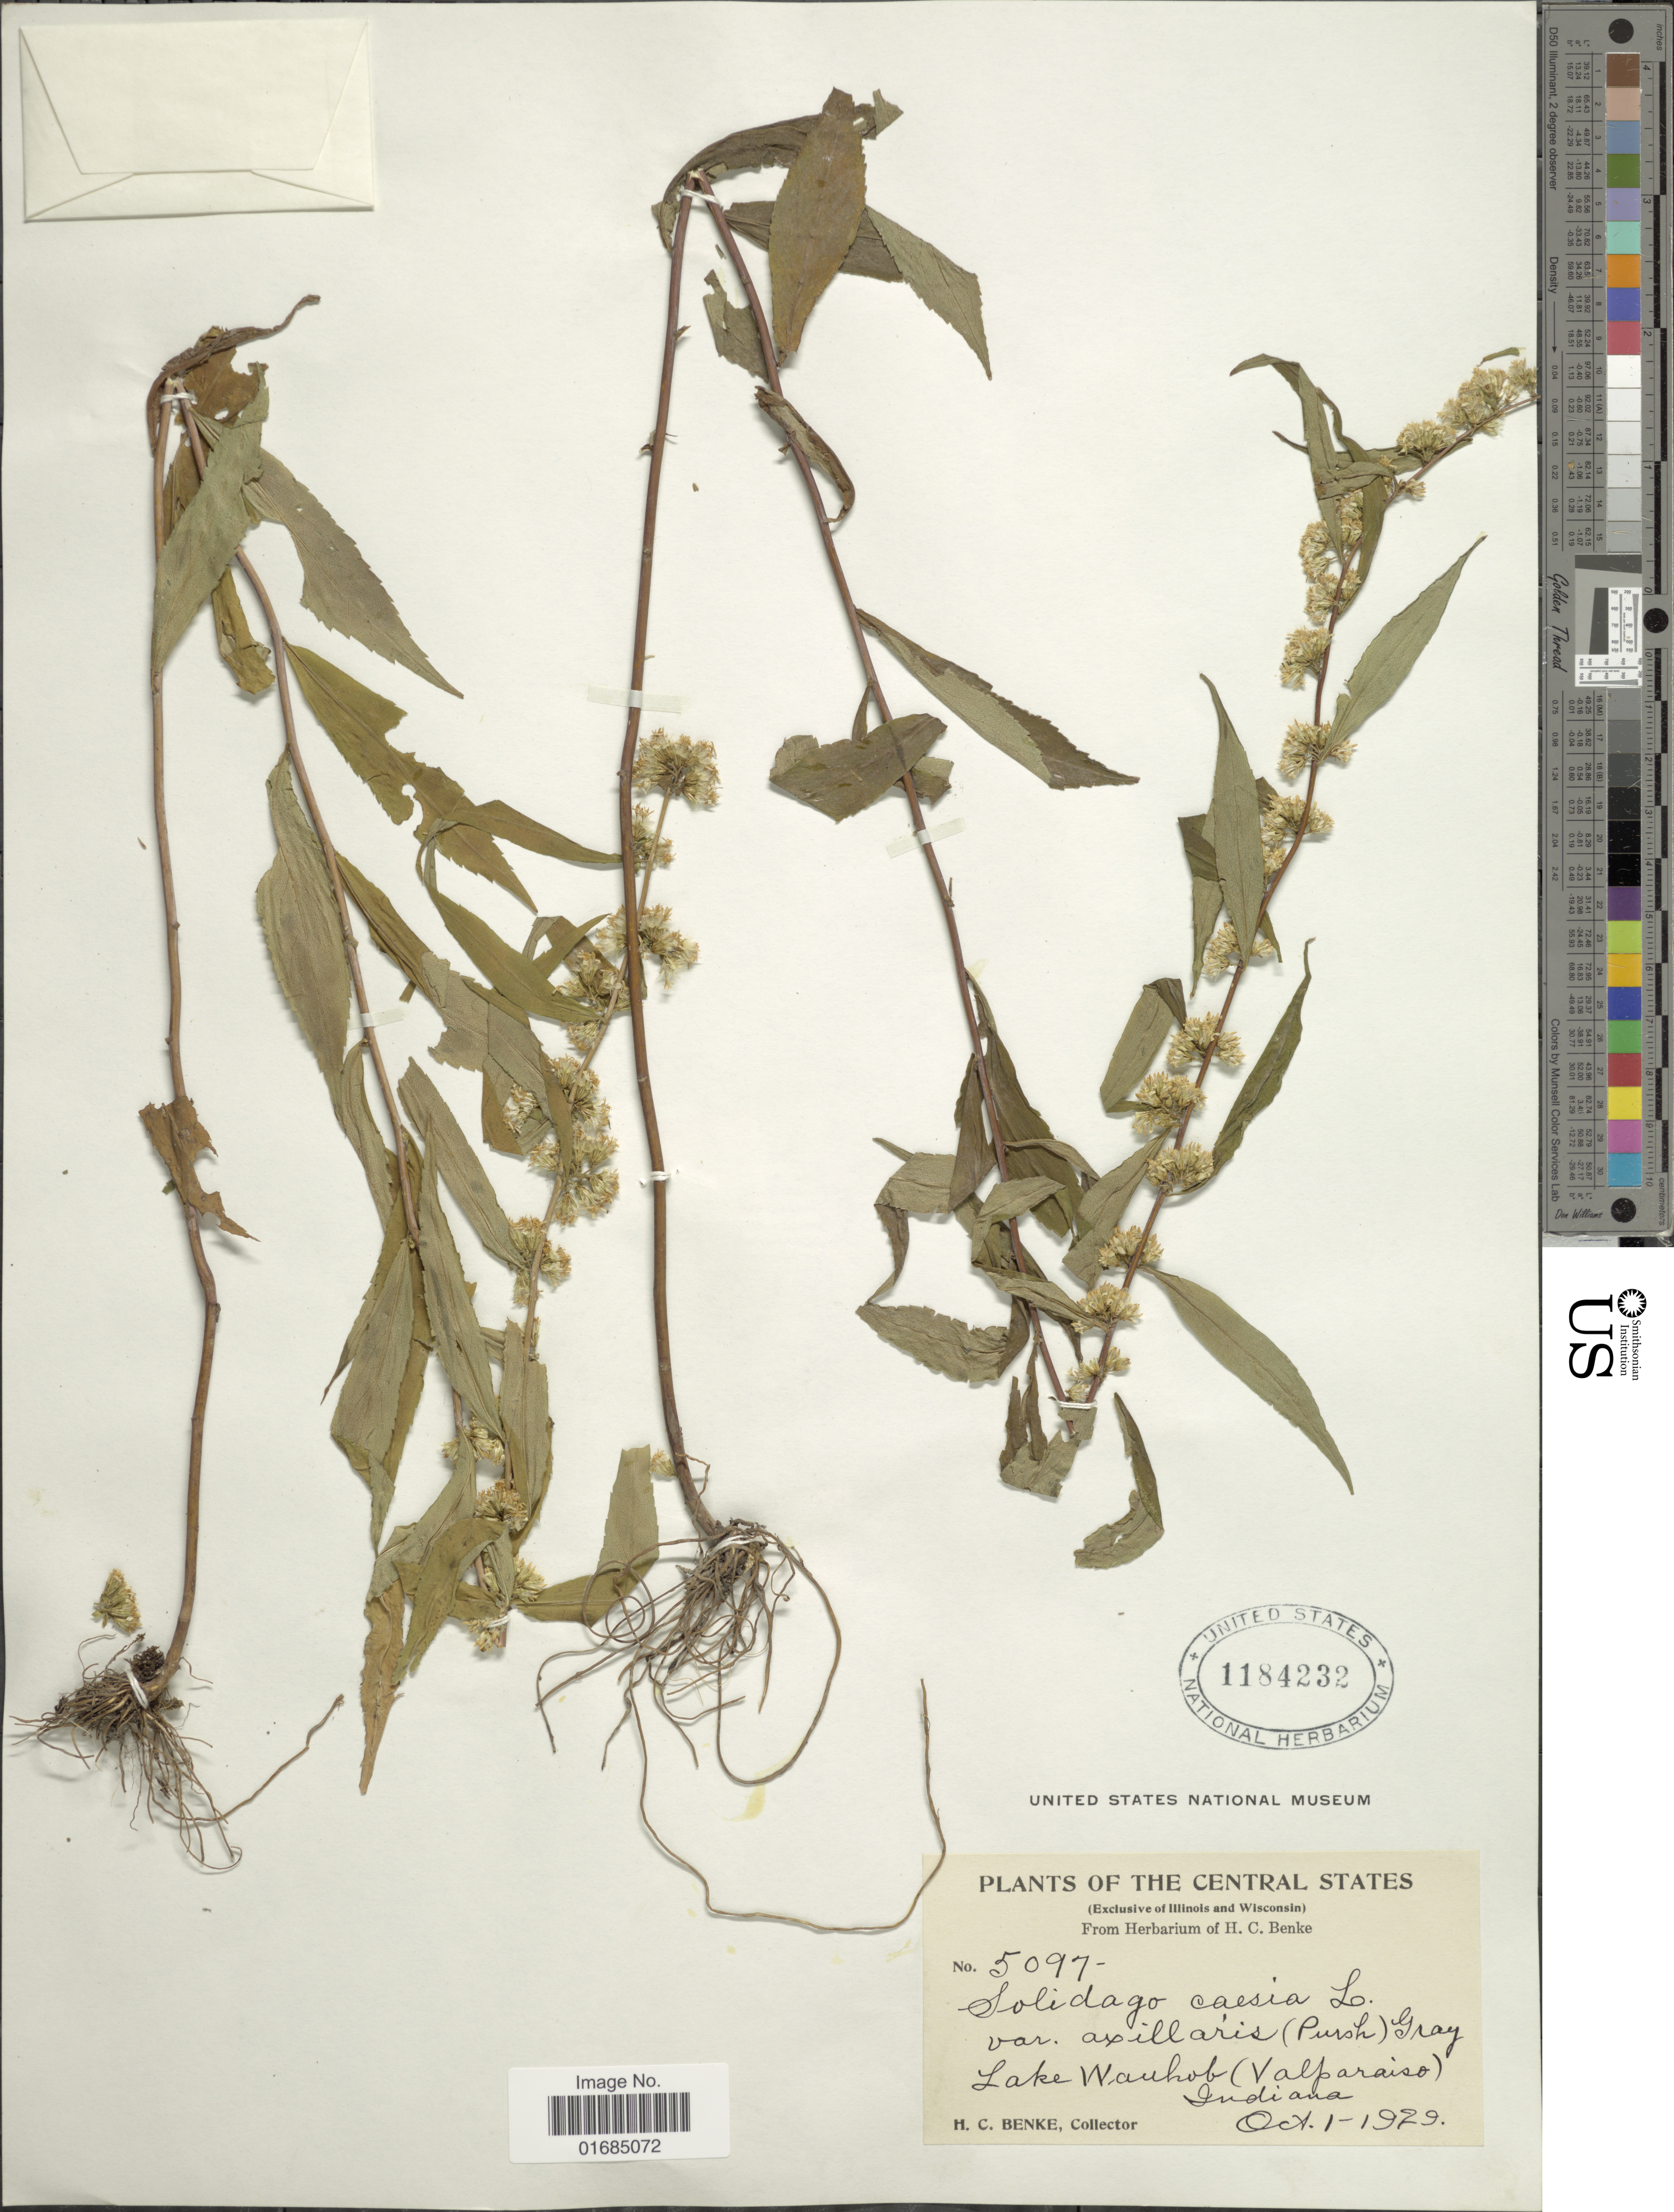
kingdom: Plantae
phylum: Tracheophyta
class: Magnoliopsida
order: Asterales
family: Asteraceae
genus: Solidago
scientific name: Solidago caesia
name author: L.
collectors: H. Benke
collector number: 5097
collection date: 1929-10-01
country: United States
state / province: Indiana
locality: Lake Wauhob (Valparaiso) Indiana.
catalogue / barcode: US 1184232